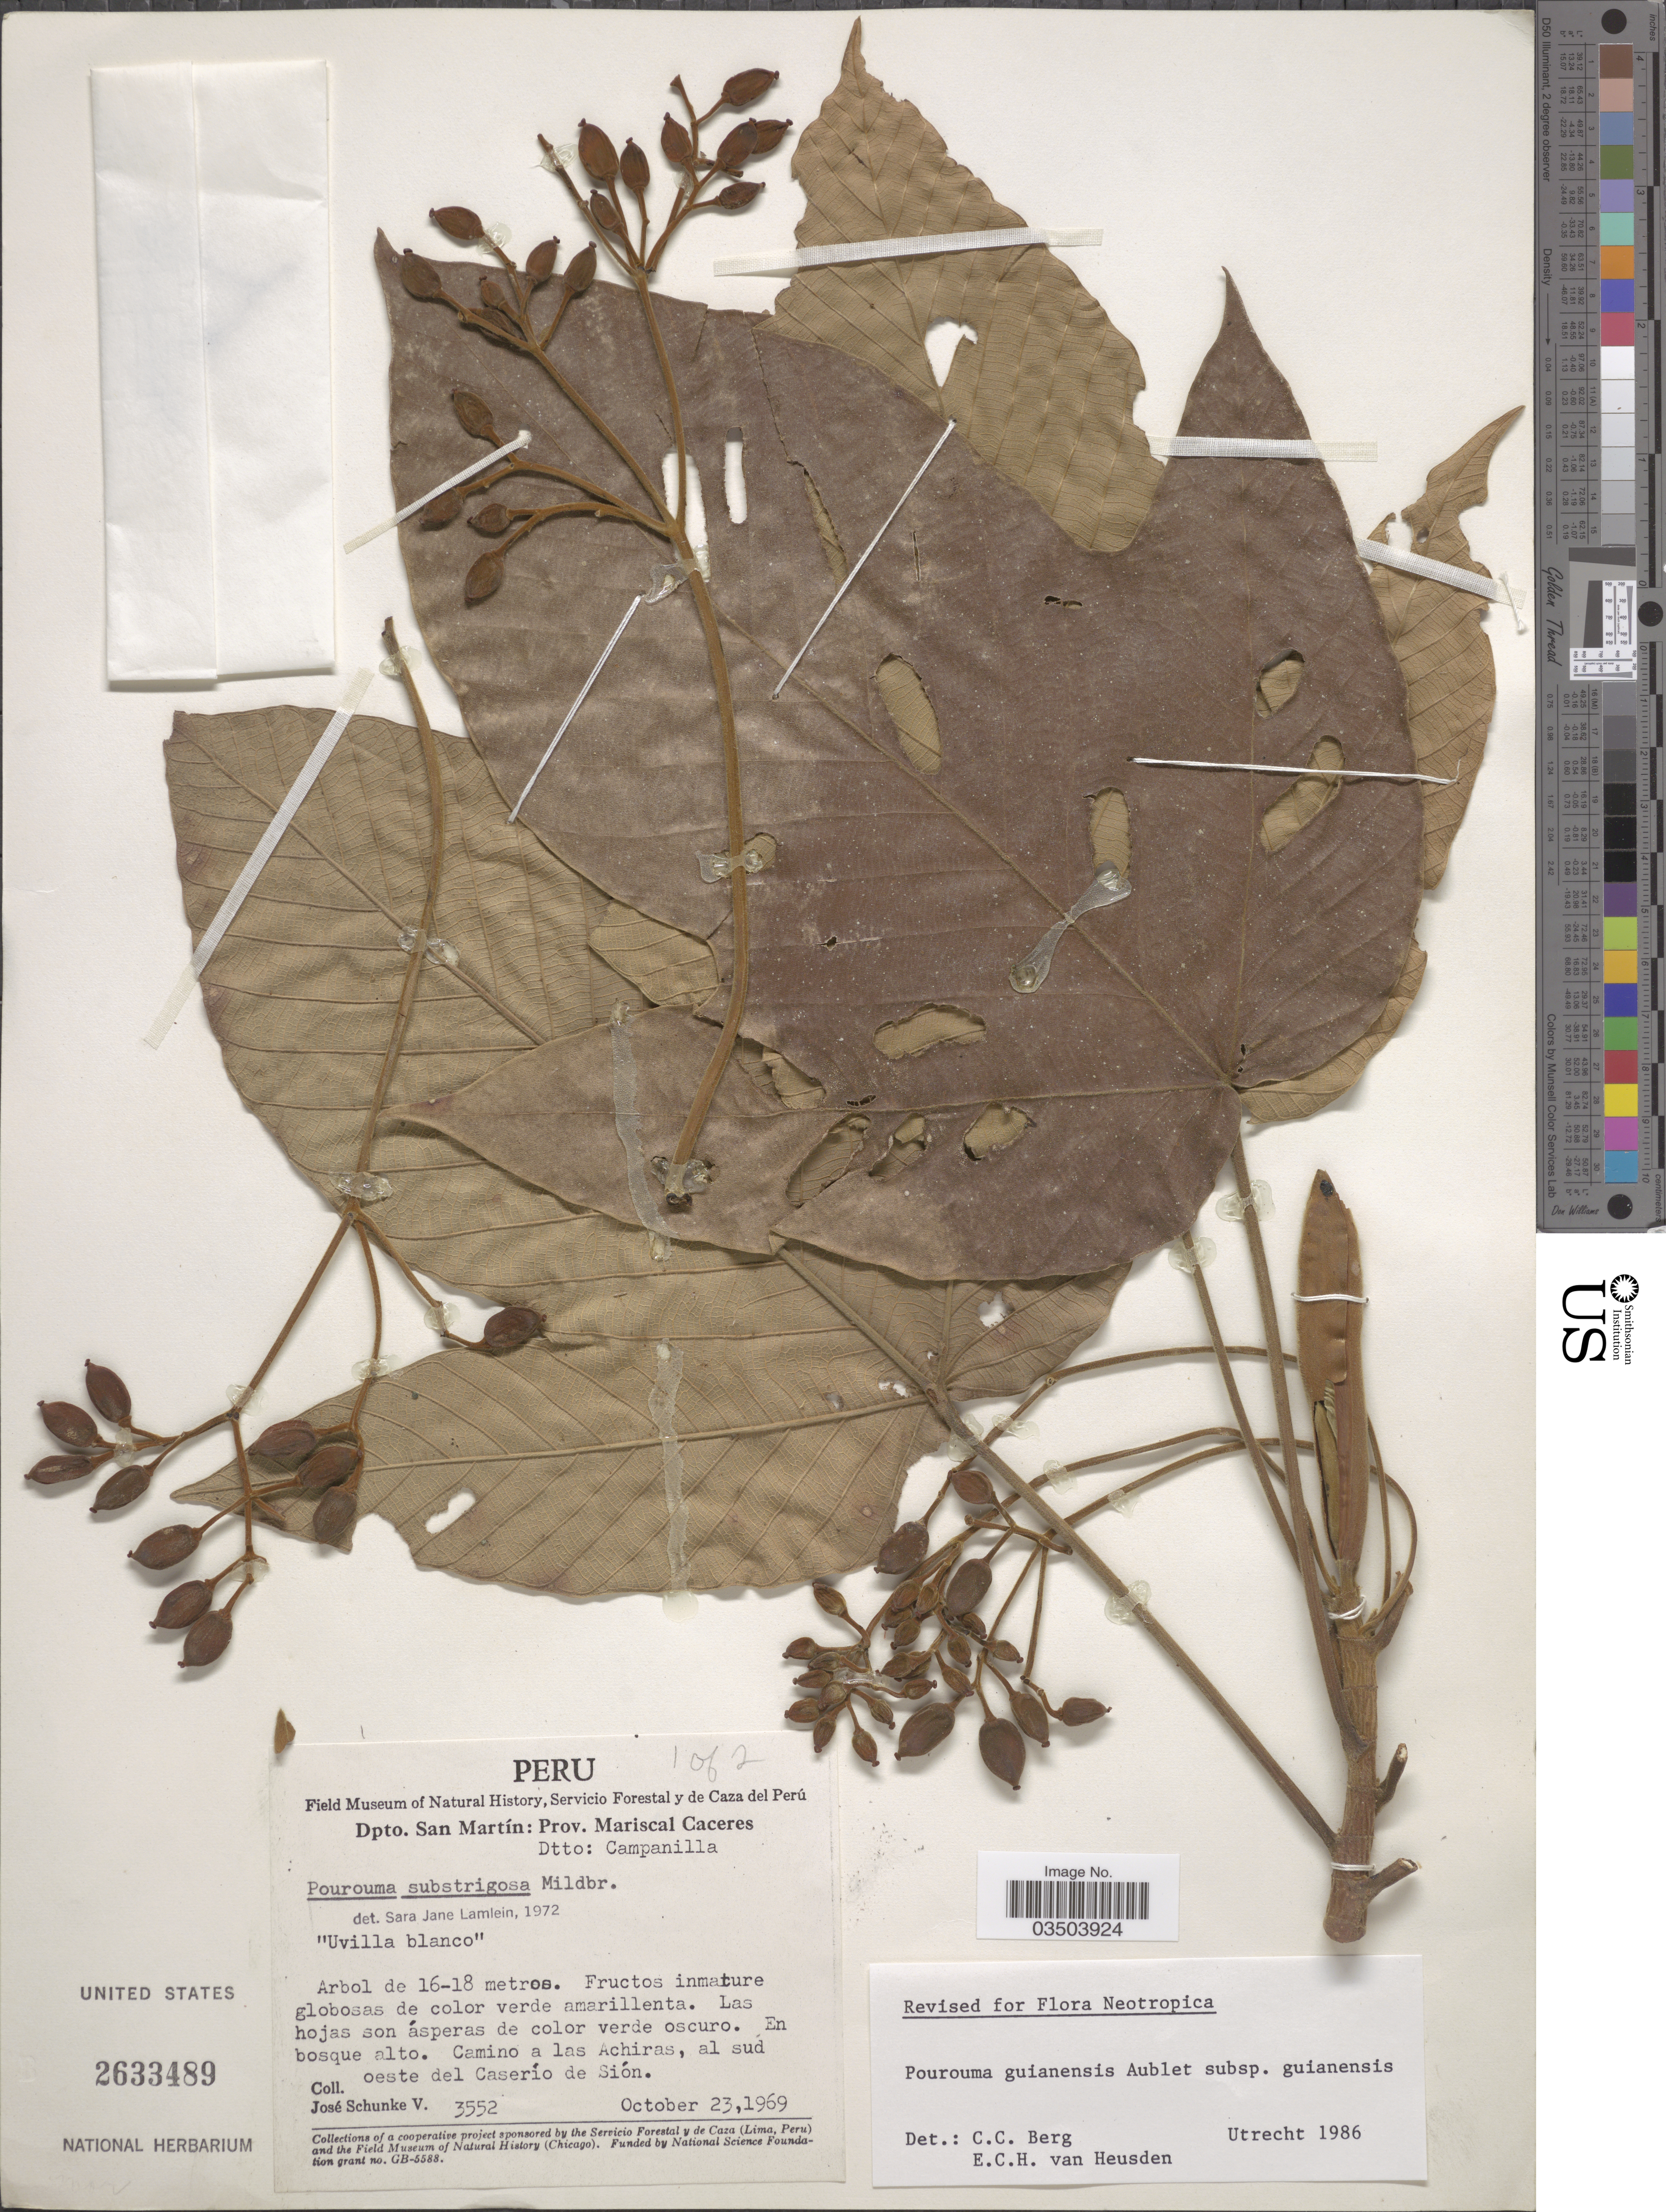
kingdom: Plantae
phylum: Tracheophyta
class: Magnoliopsida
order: Rosales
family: Urticaceae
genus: Pourouma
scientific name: Pourouma guianensis subsp. guianensis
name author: Aubl.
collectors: J. Schunke Vigo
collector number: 3552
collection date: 1969-10-23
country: Peru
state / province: San Martín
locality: Dpto. San Martín: Prov. Mariscal Caceres. Dtto: Campanilla. Camino a las Achiras, al sud oeste del Caserío de Sión.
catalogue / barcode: US 2633489